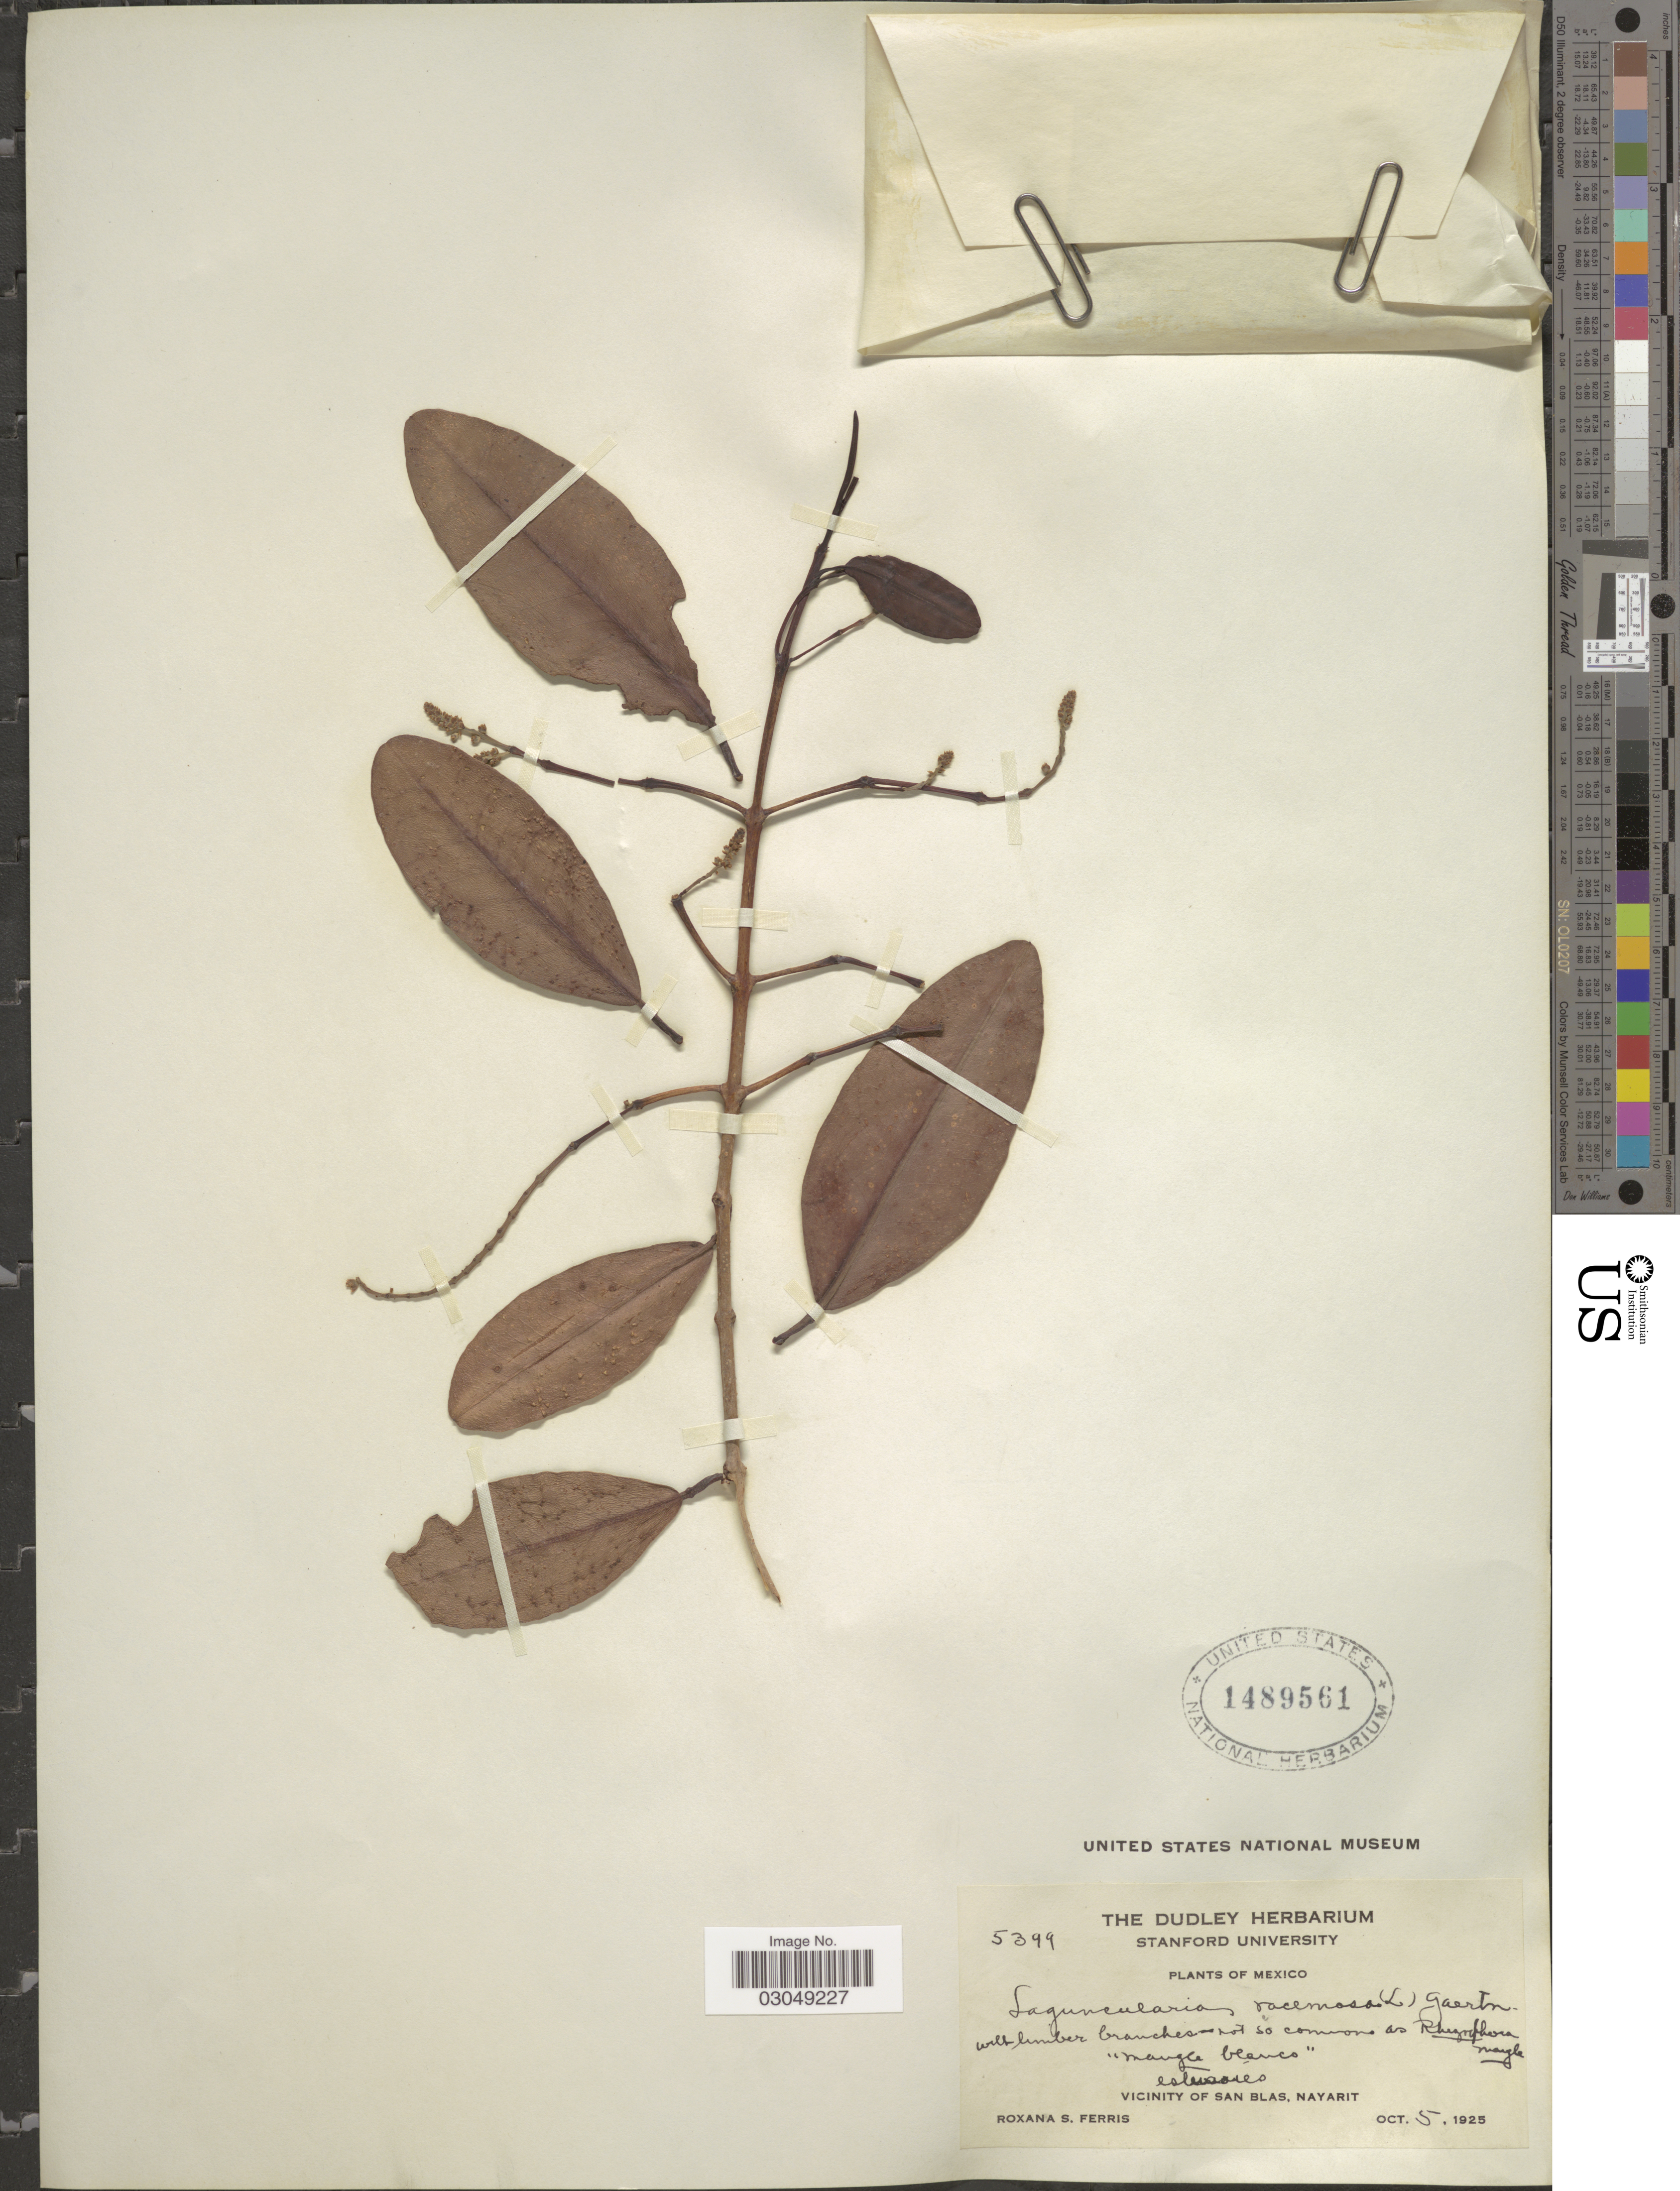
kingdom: Plantae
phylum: Tracheophyta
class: Magnoliopsida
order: Myrtales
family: Combretaceae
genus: Laguncularia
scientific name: Laguncularia racemosa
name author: (L.) C.F. Gaertn.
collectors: R. S. Ferris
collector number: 5399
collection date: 1925-10-05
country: Mexico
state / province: Nayarit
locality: Estuaríes. Vicinity of San Blas.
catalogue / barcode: US 1489561